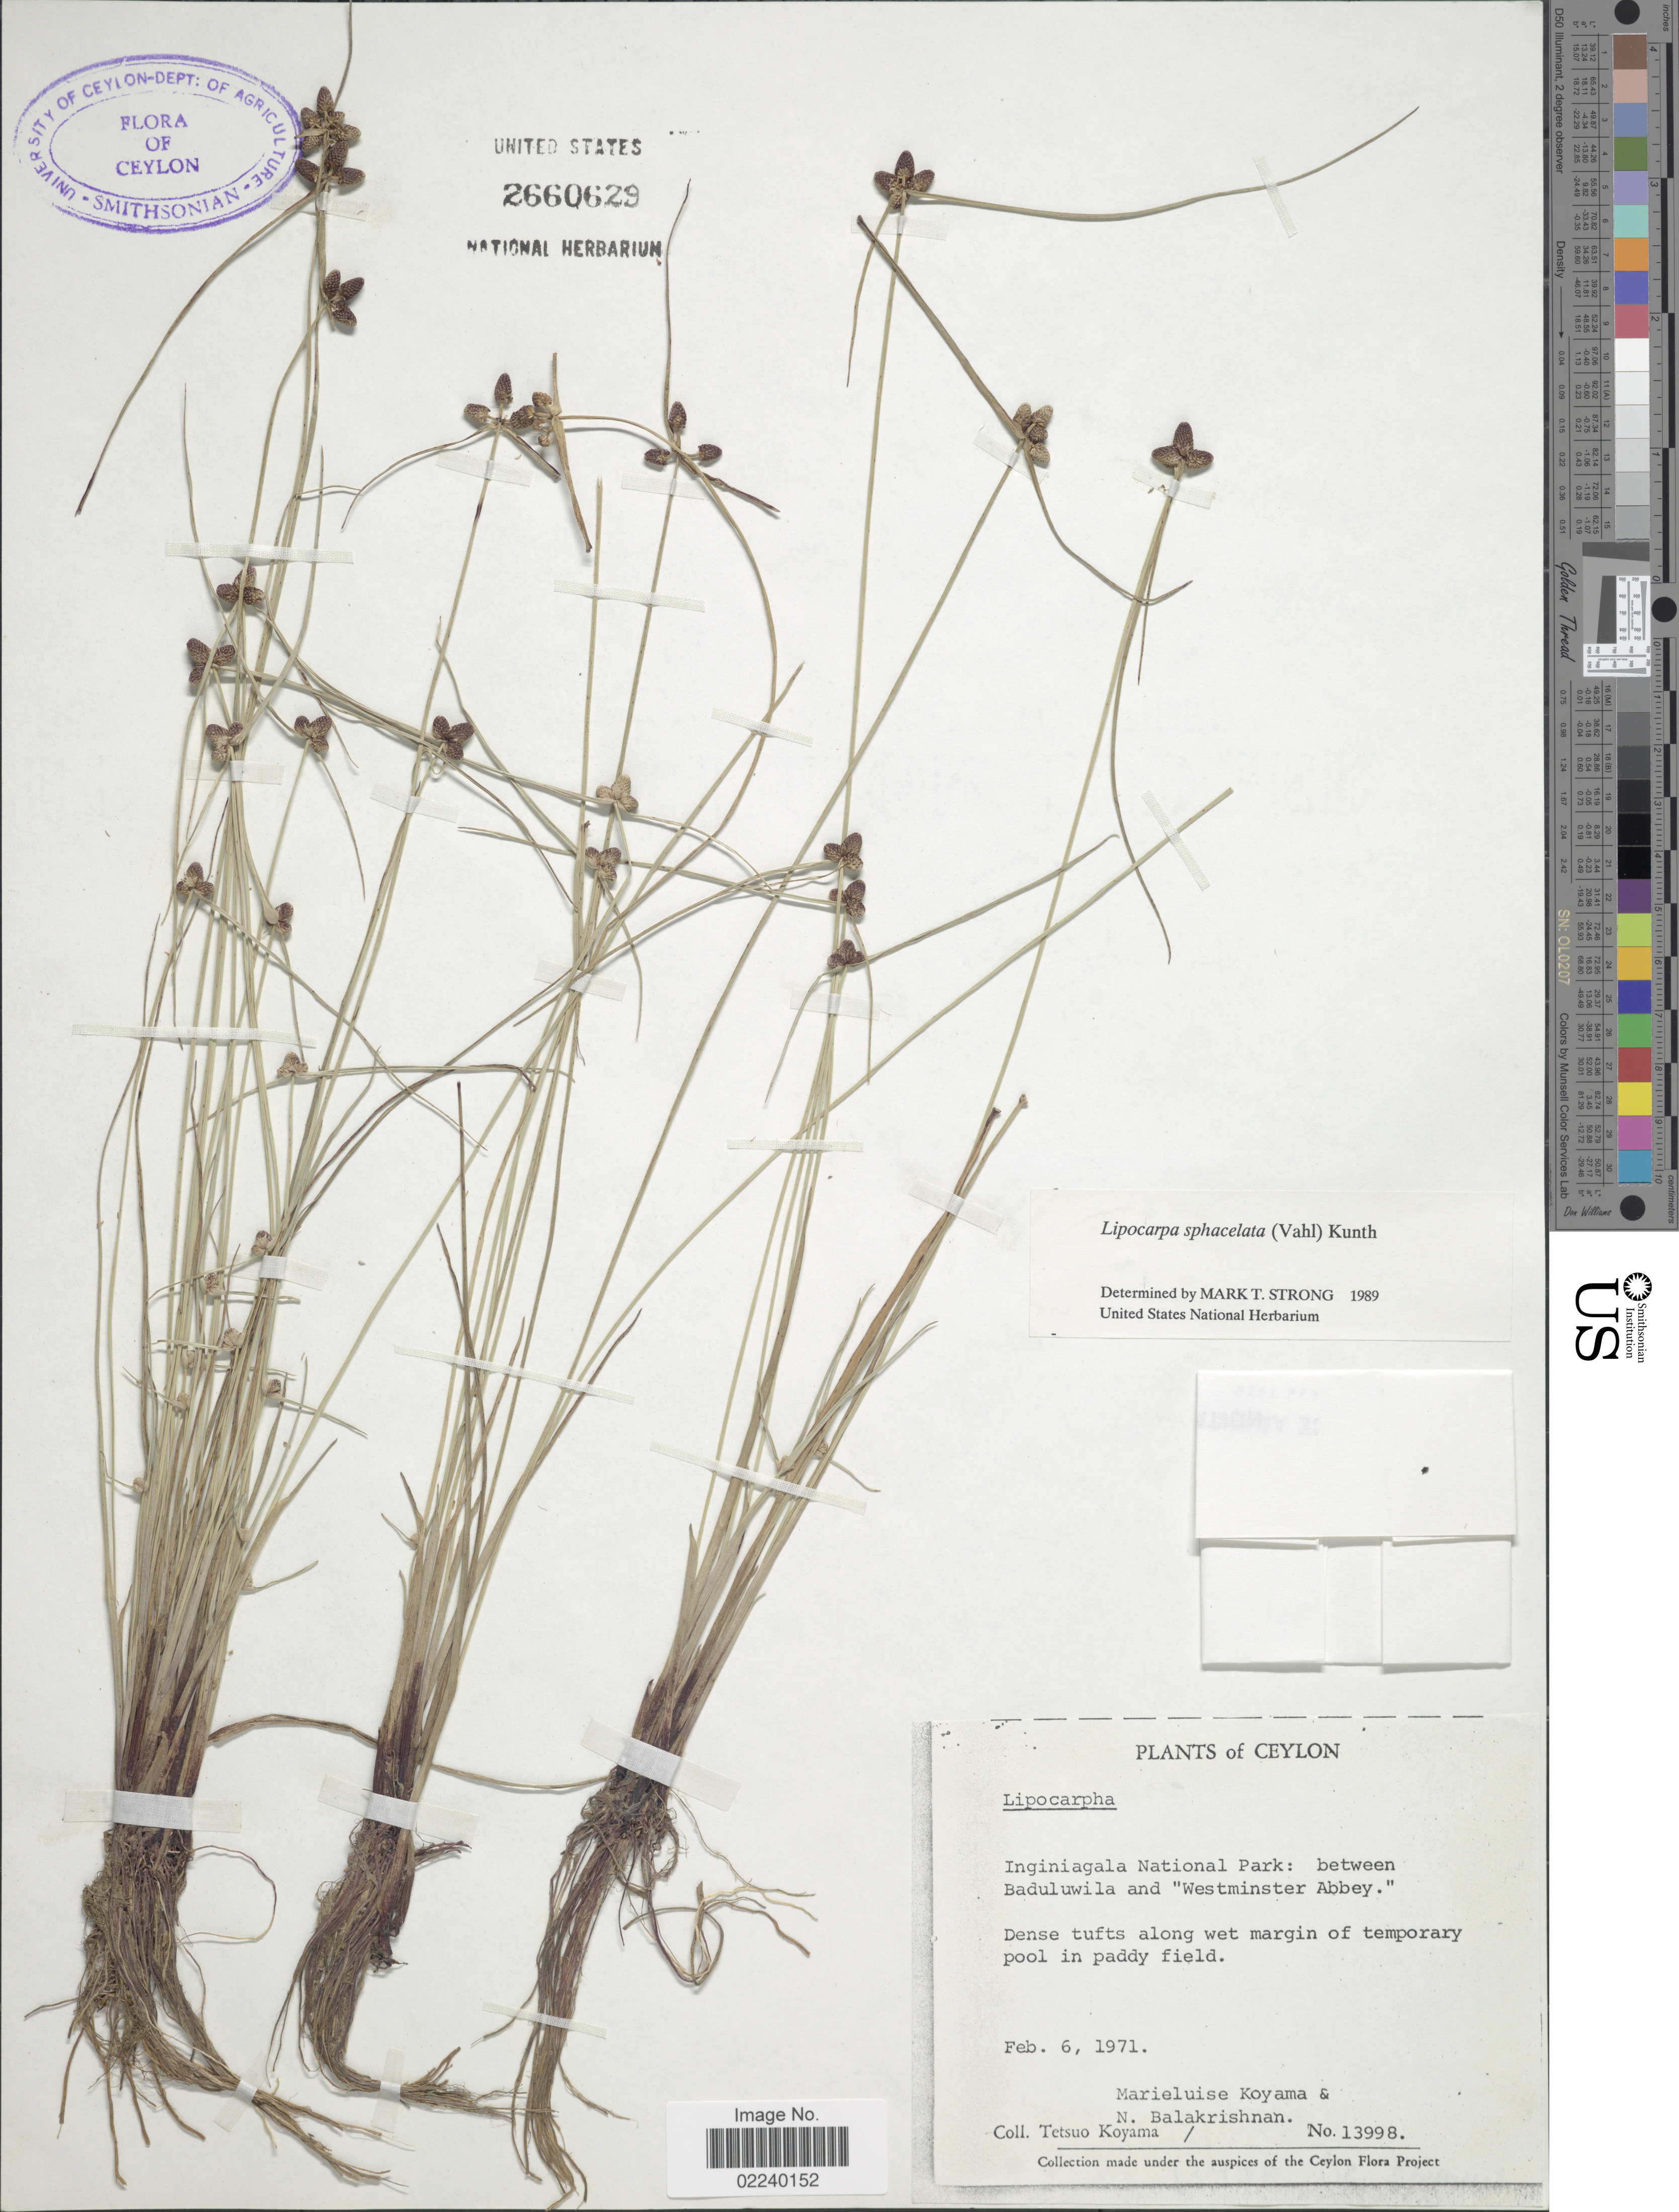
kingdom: Plantae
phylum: Tracheophyta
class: Liliopsida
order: Poales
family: Cyperaceae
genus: Cyperus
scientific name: Cyperus ceylanicus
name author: T. Koyama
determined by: Strong, M. T., (US), Smithsonian Institution - National Museum of Natural History (UNITED STATES)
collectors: T. Koyama, M. Koyama & N. Balakrishnan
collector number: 13998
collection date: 1971-02-06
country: Sri Lanka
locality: Ceylon, Indiniagala National Park: between Baduluwila and "Westminster Abbey"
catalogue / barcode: US 2660629